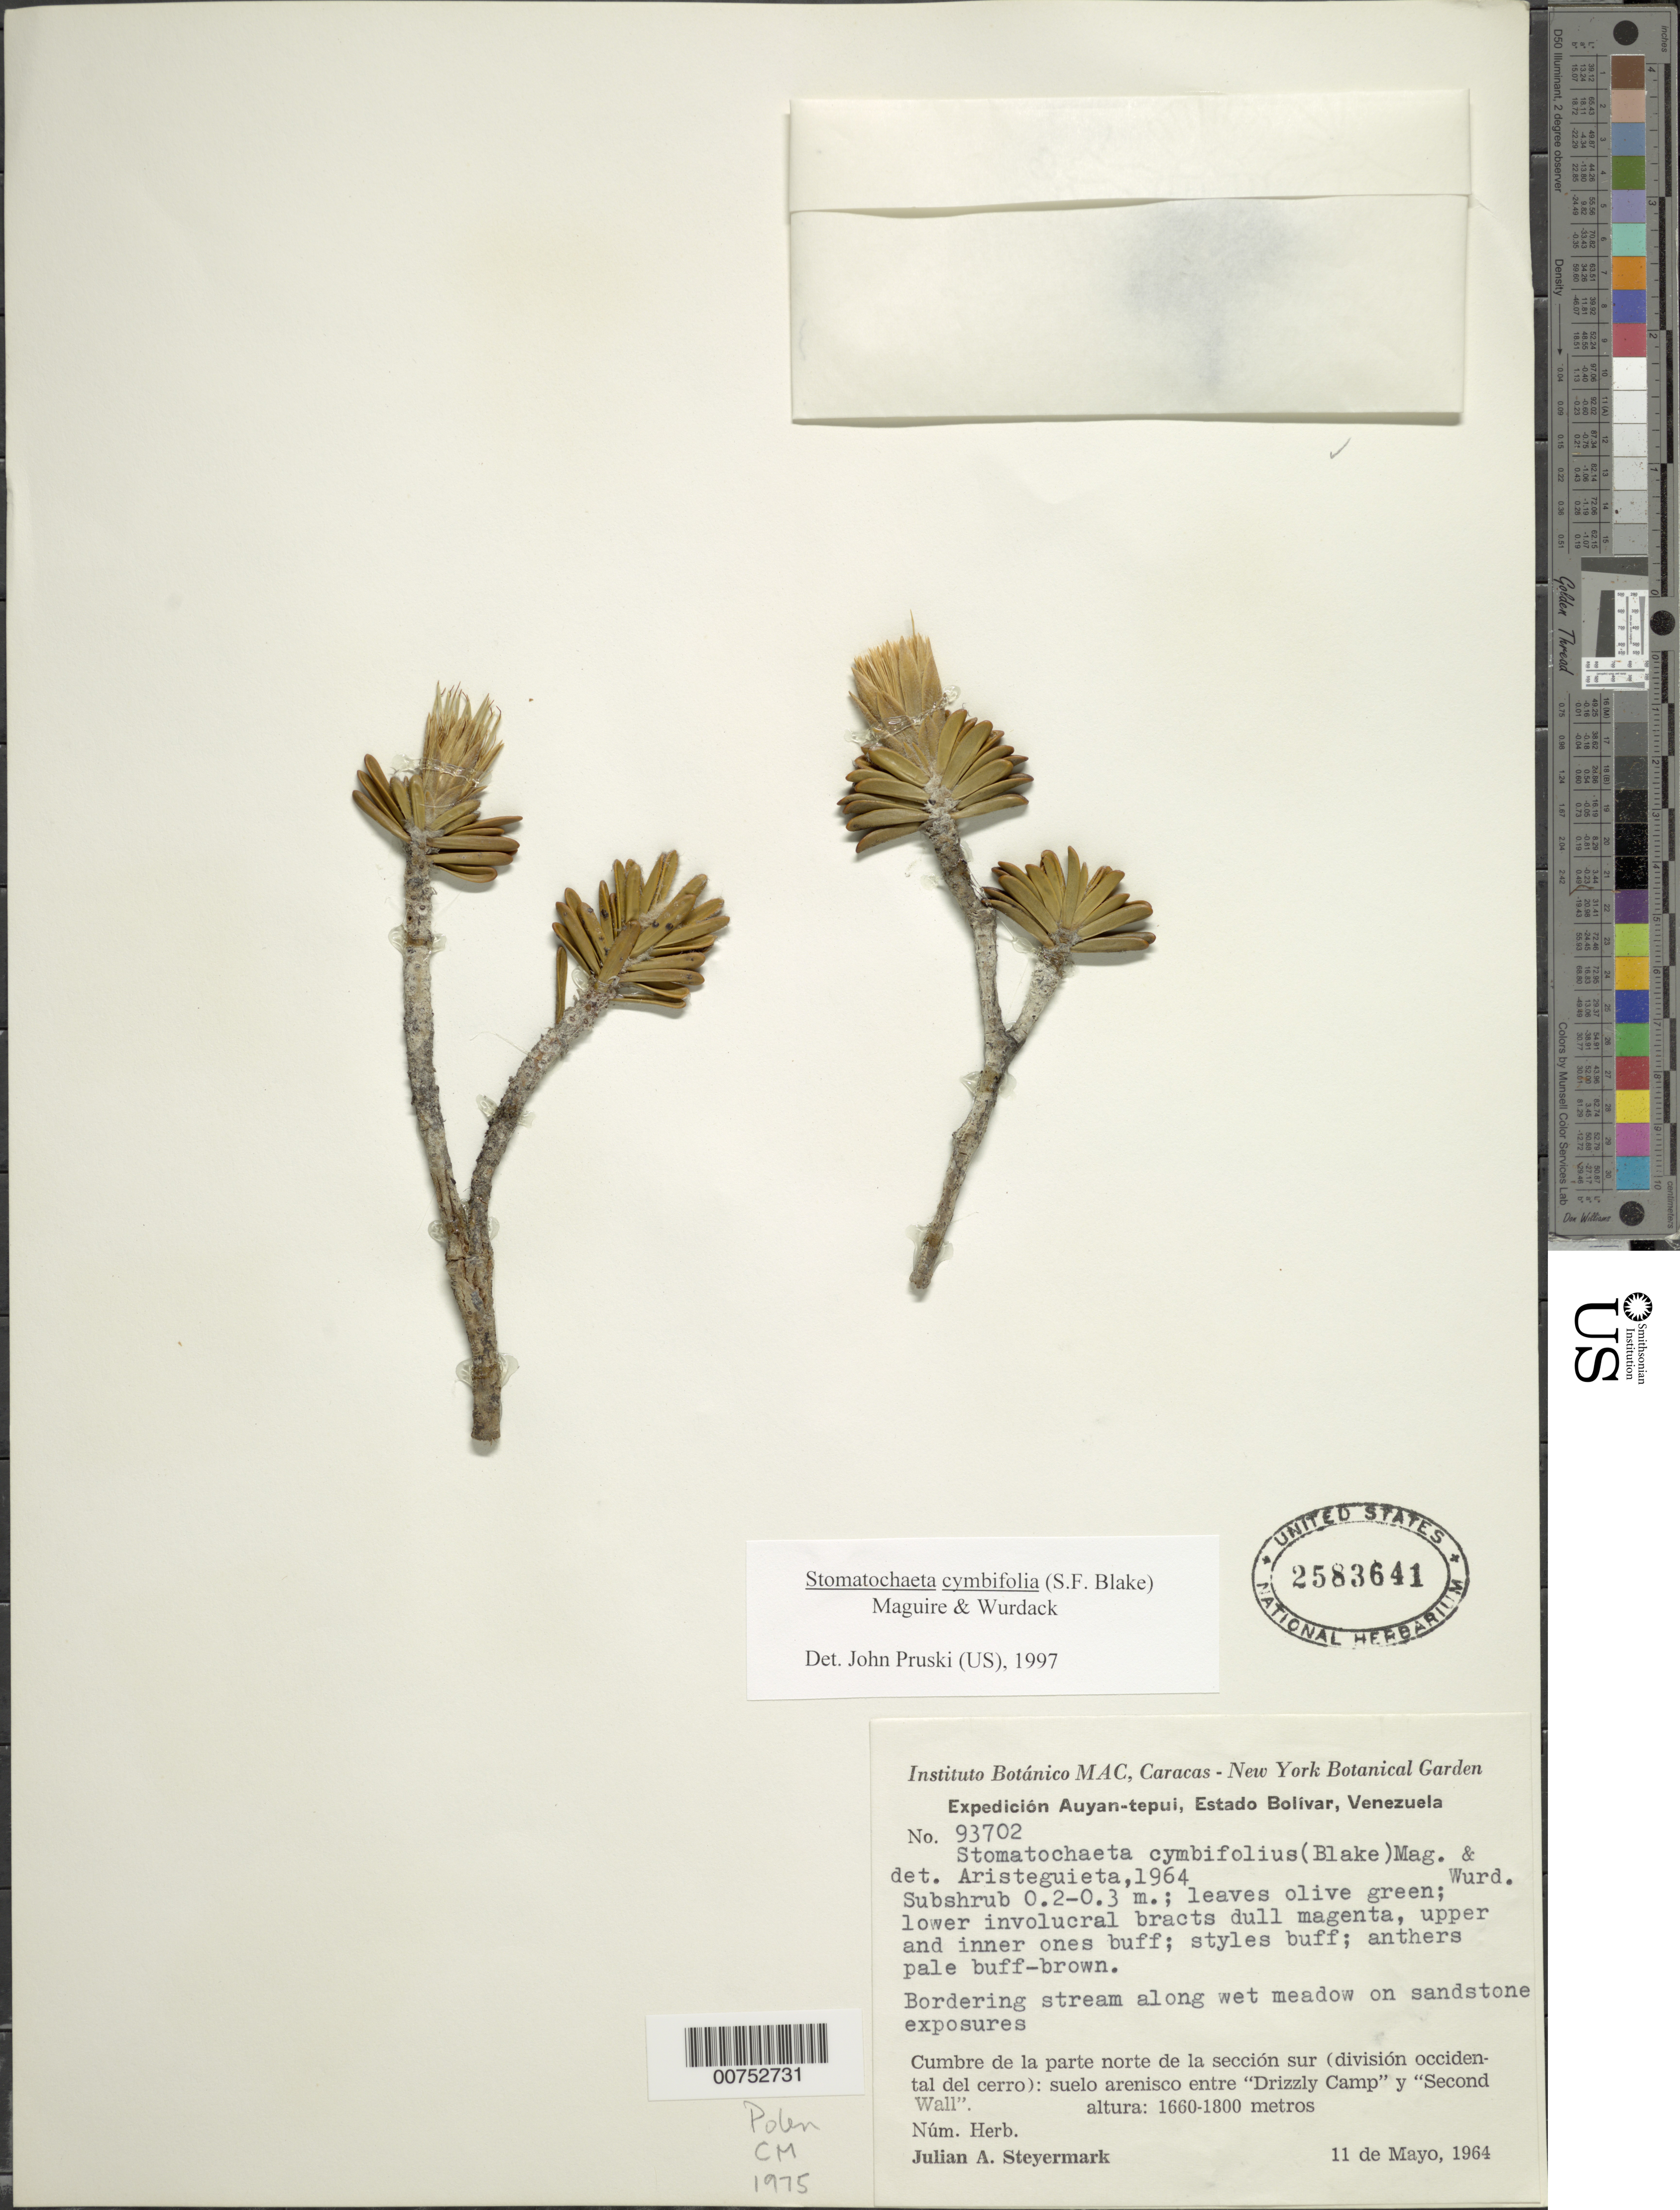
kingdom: Plantae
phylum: Tracheophyta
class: Magnoliopsida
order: Asterales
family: Asteraceae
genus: Stomatochaeta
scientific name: Stomatochaeta cymbifolia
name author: (S.F. Blake) Maguire & Wurdack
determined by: Pruski, J. F.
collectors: J. Steyermark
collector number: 93702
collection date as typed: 11-May-64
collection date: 1964-05-11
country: Venezuela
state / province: Bolívar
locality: Auyan-tepuí, cumbre de la parte norte de la sección sur (div. occidental del cerro): entre "Drizzly Camp" y "Second Wall"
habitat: Bordering stream along wet meadow on sandstone exposures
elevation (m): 1660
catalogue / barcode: US 2583641